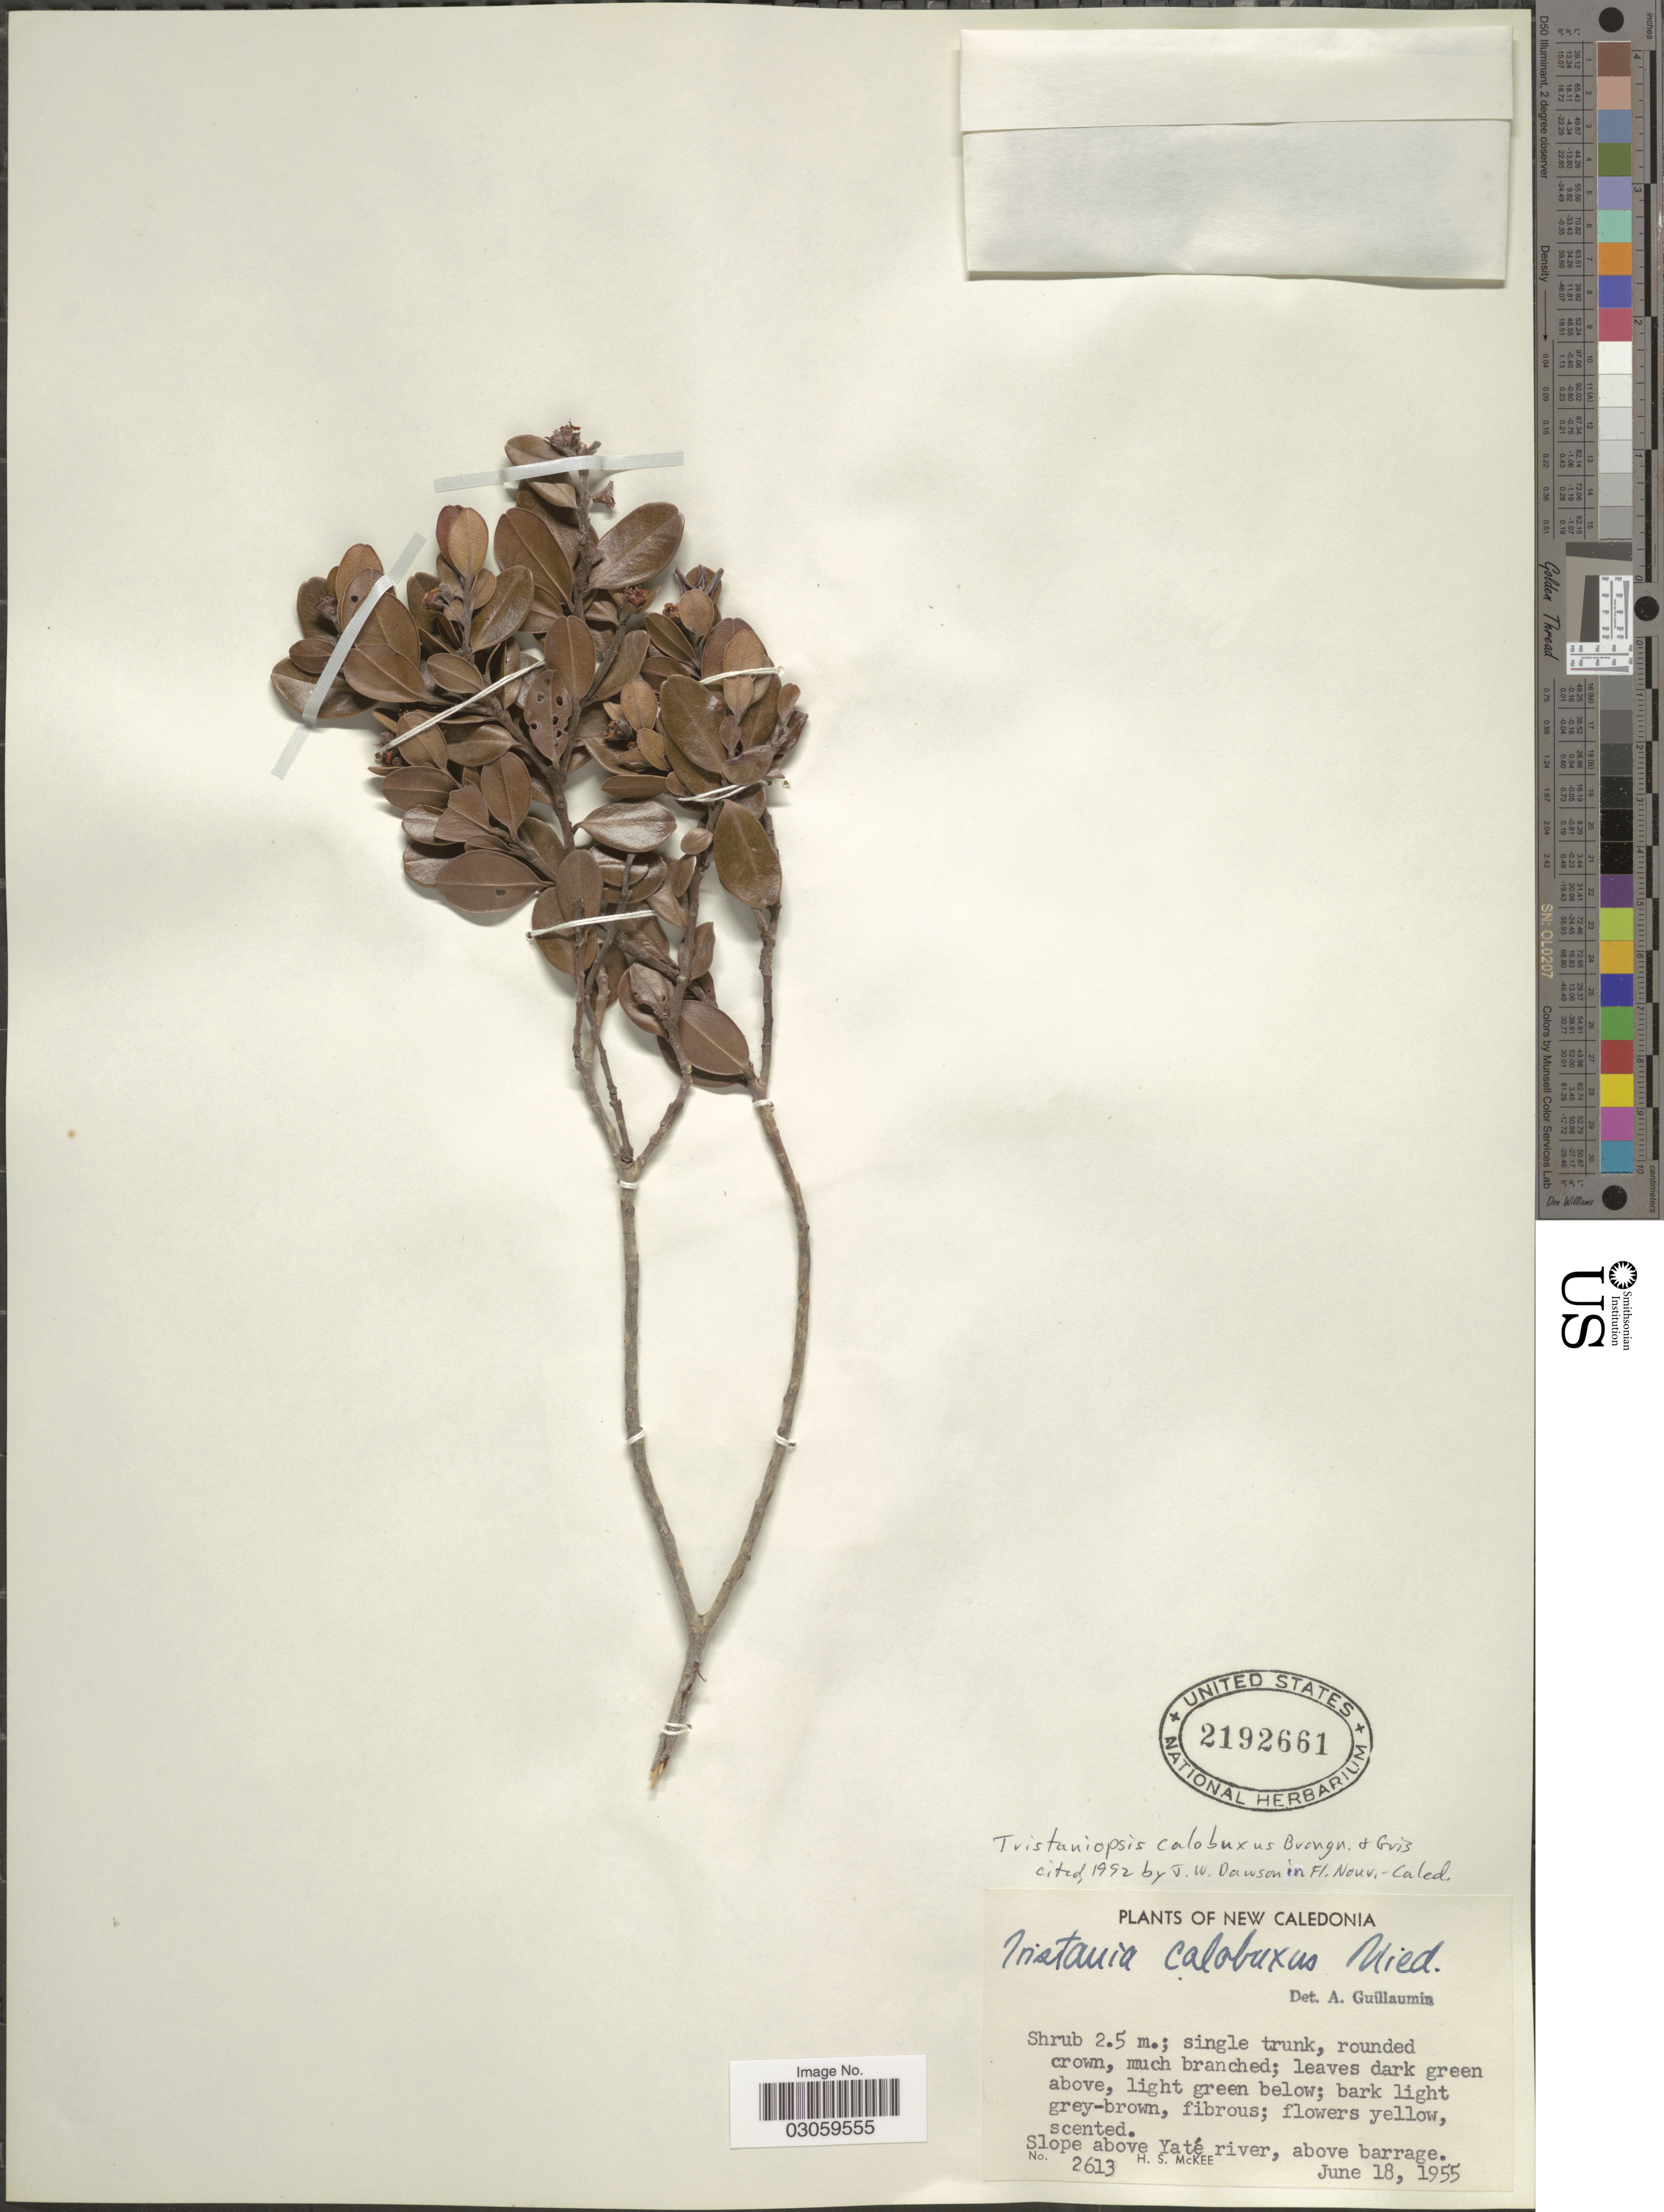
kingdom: Plantae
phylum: Tracheophyta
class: Magnoliopsida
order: Myrtales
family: Myrtaceae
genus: Tristaniopsis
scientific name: Tristaniopsis callobuxus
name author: Brongn. & Gris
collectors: H. S. McKee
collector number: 2613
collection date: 1955-06-18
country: New Caledonia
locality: Slope above Yaté river, above barrage.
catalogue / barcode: US 2192661